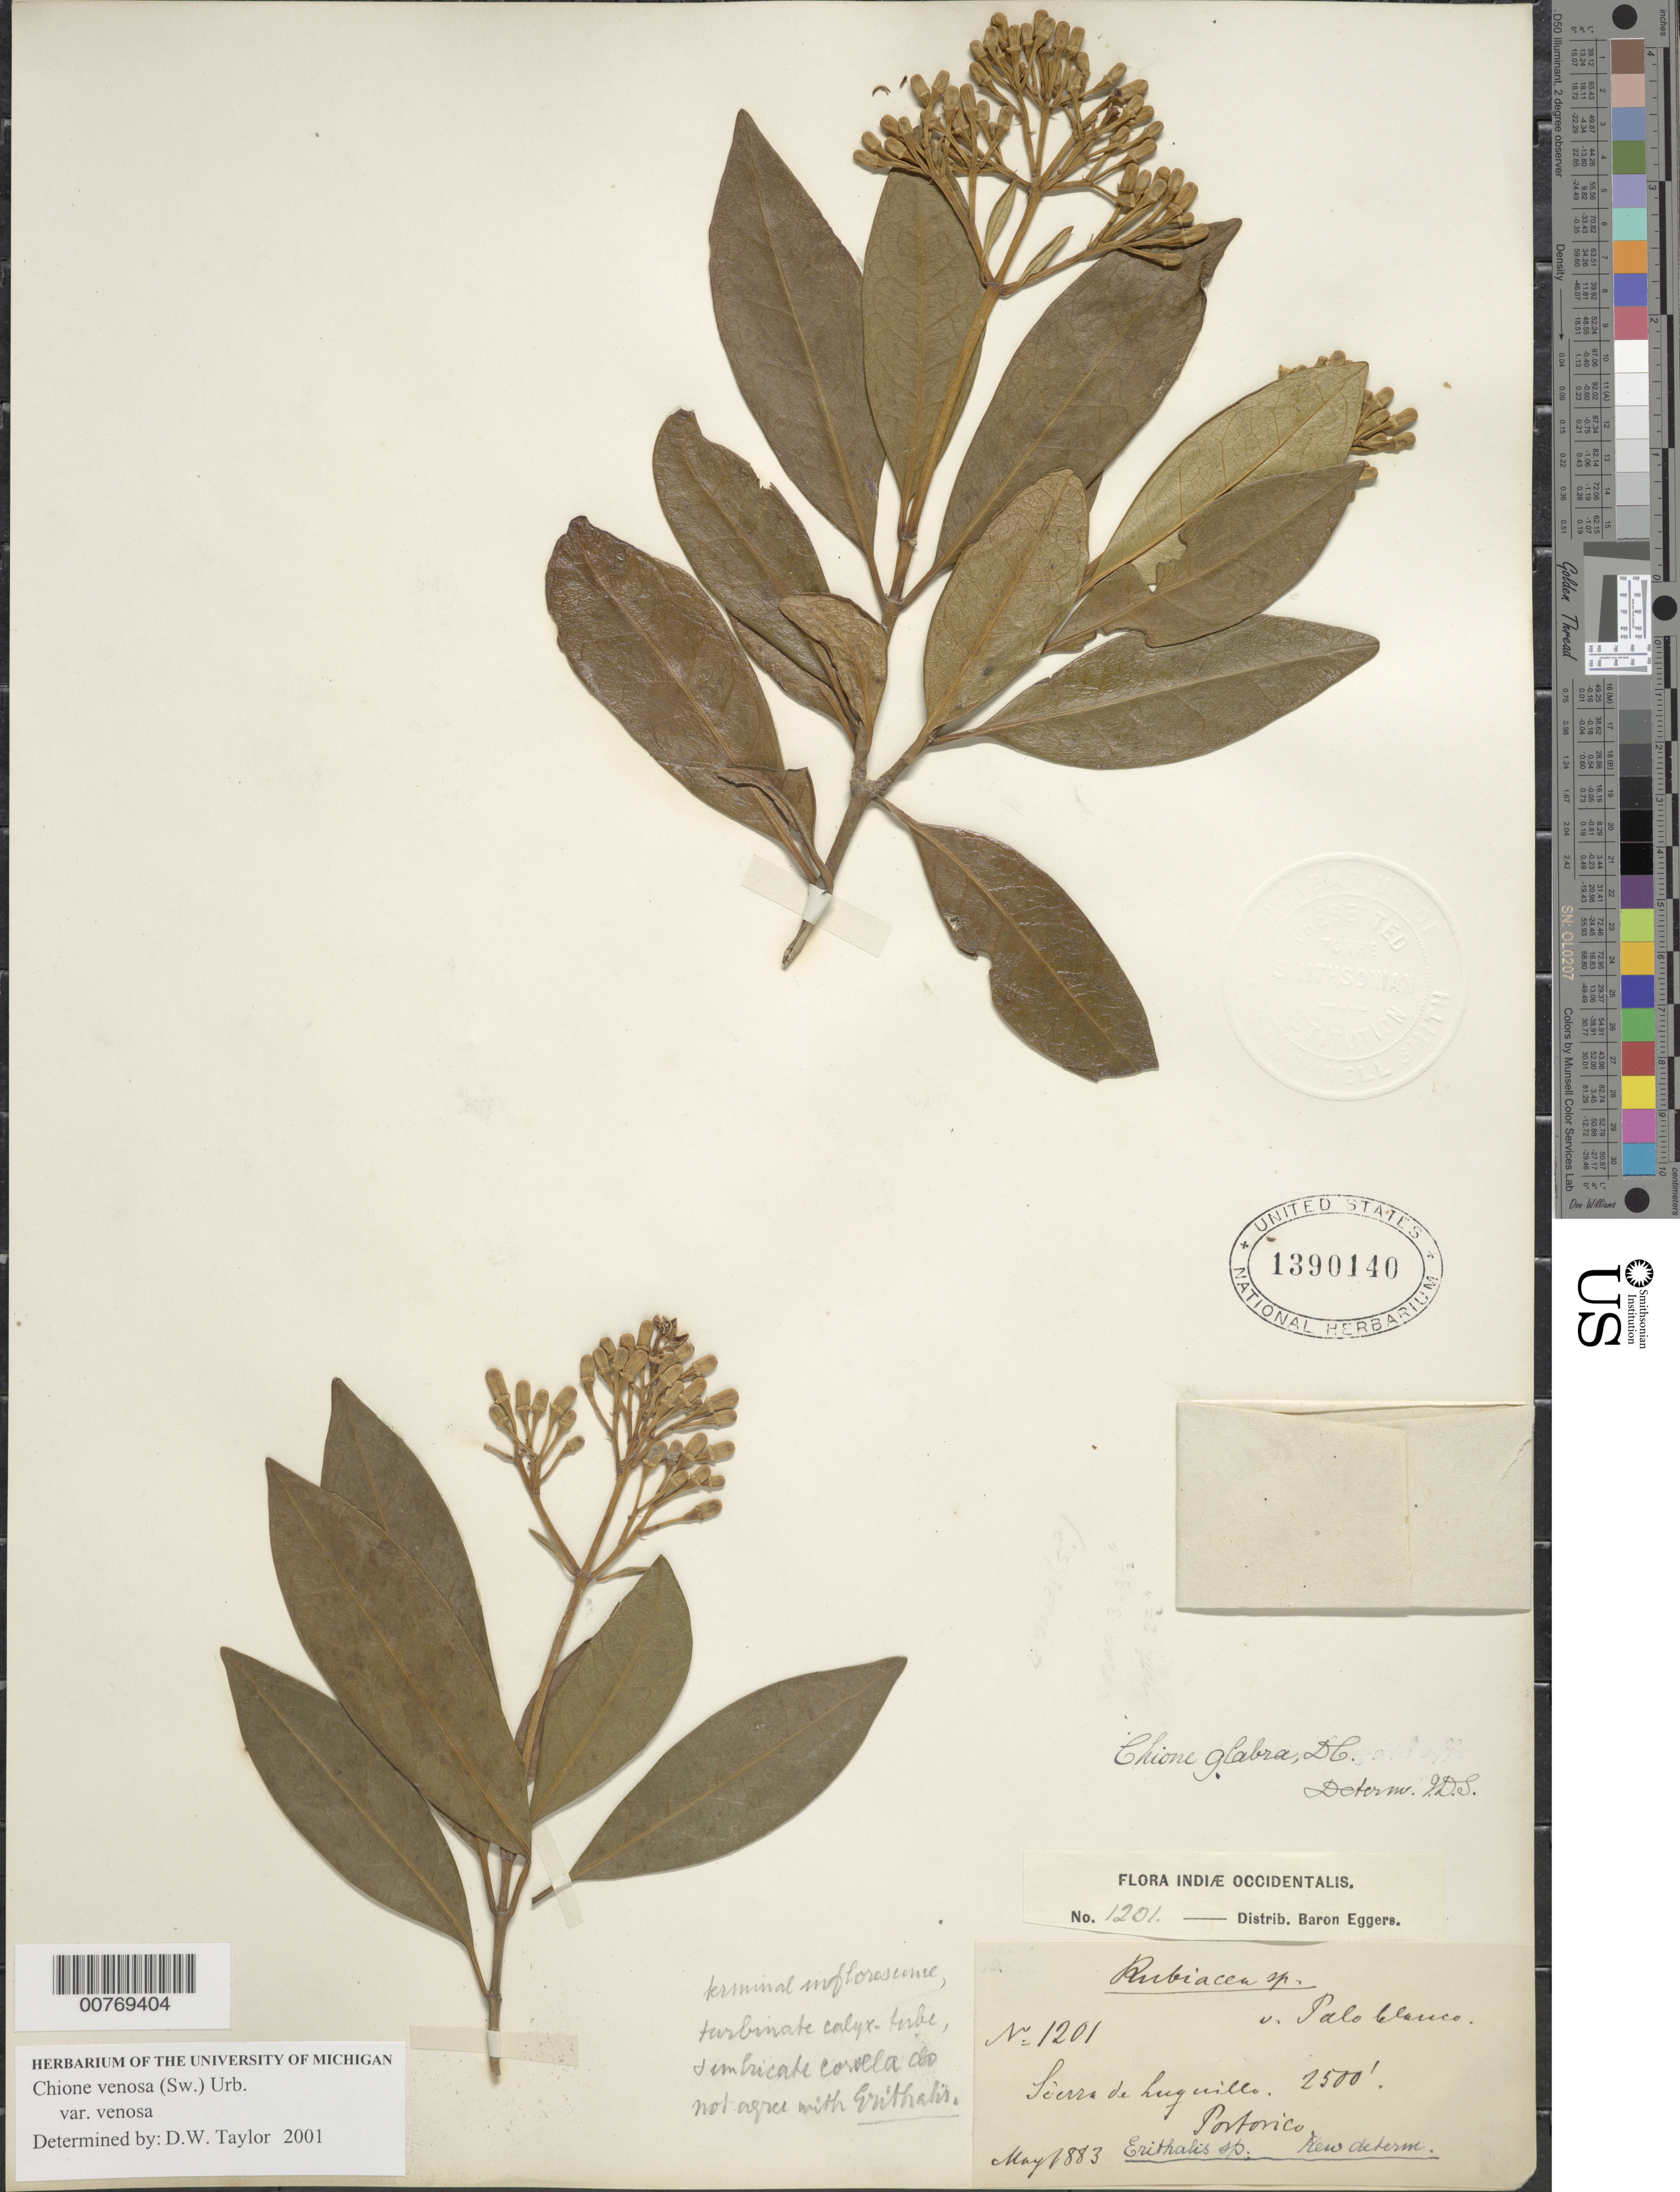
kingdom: Plantae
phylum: Tracheophyta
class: Magnoliopsida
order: Gentianales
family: Rubiaceae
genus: Chione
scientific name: Chione venosa var. venosa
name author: (Sw.) Urb.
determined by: Taylor, D. W., (MICH), University of Michigan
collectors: H. F. A. von Eggers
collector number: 1201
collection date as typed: May 1883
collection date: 1883-05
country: Puerto Rico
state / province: Luquillo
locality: Sierra de Luquillo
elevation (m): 762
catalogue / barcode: US 1390140